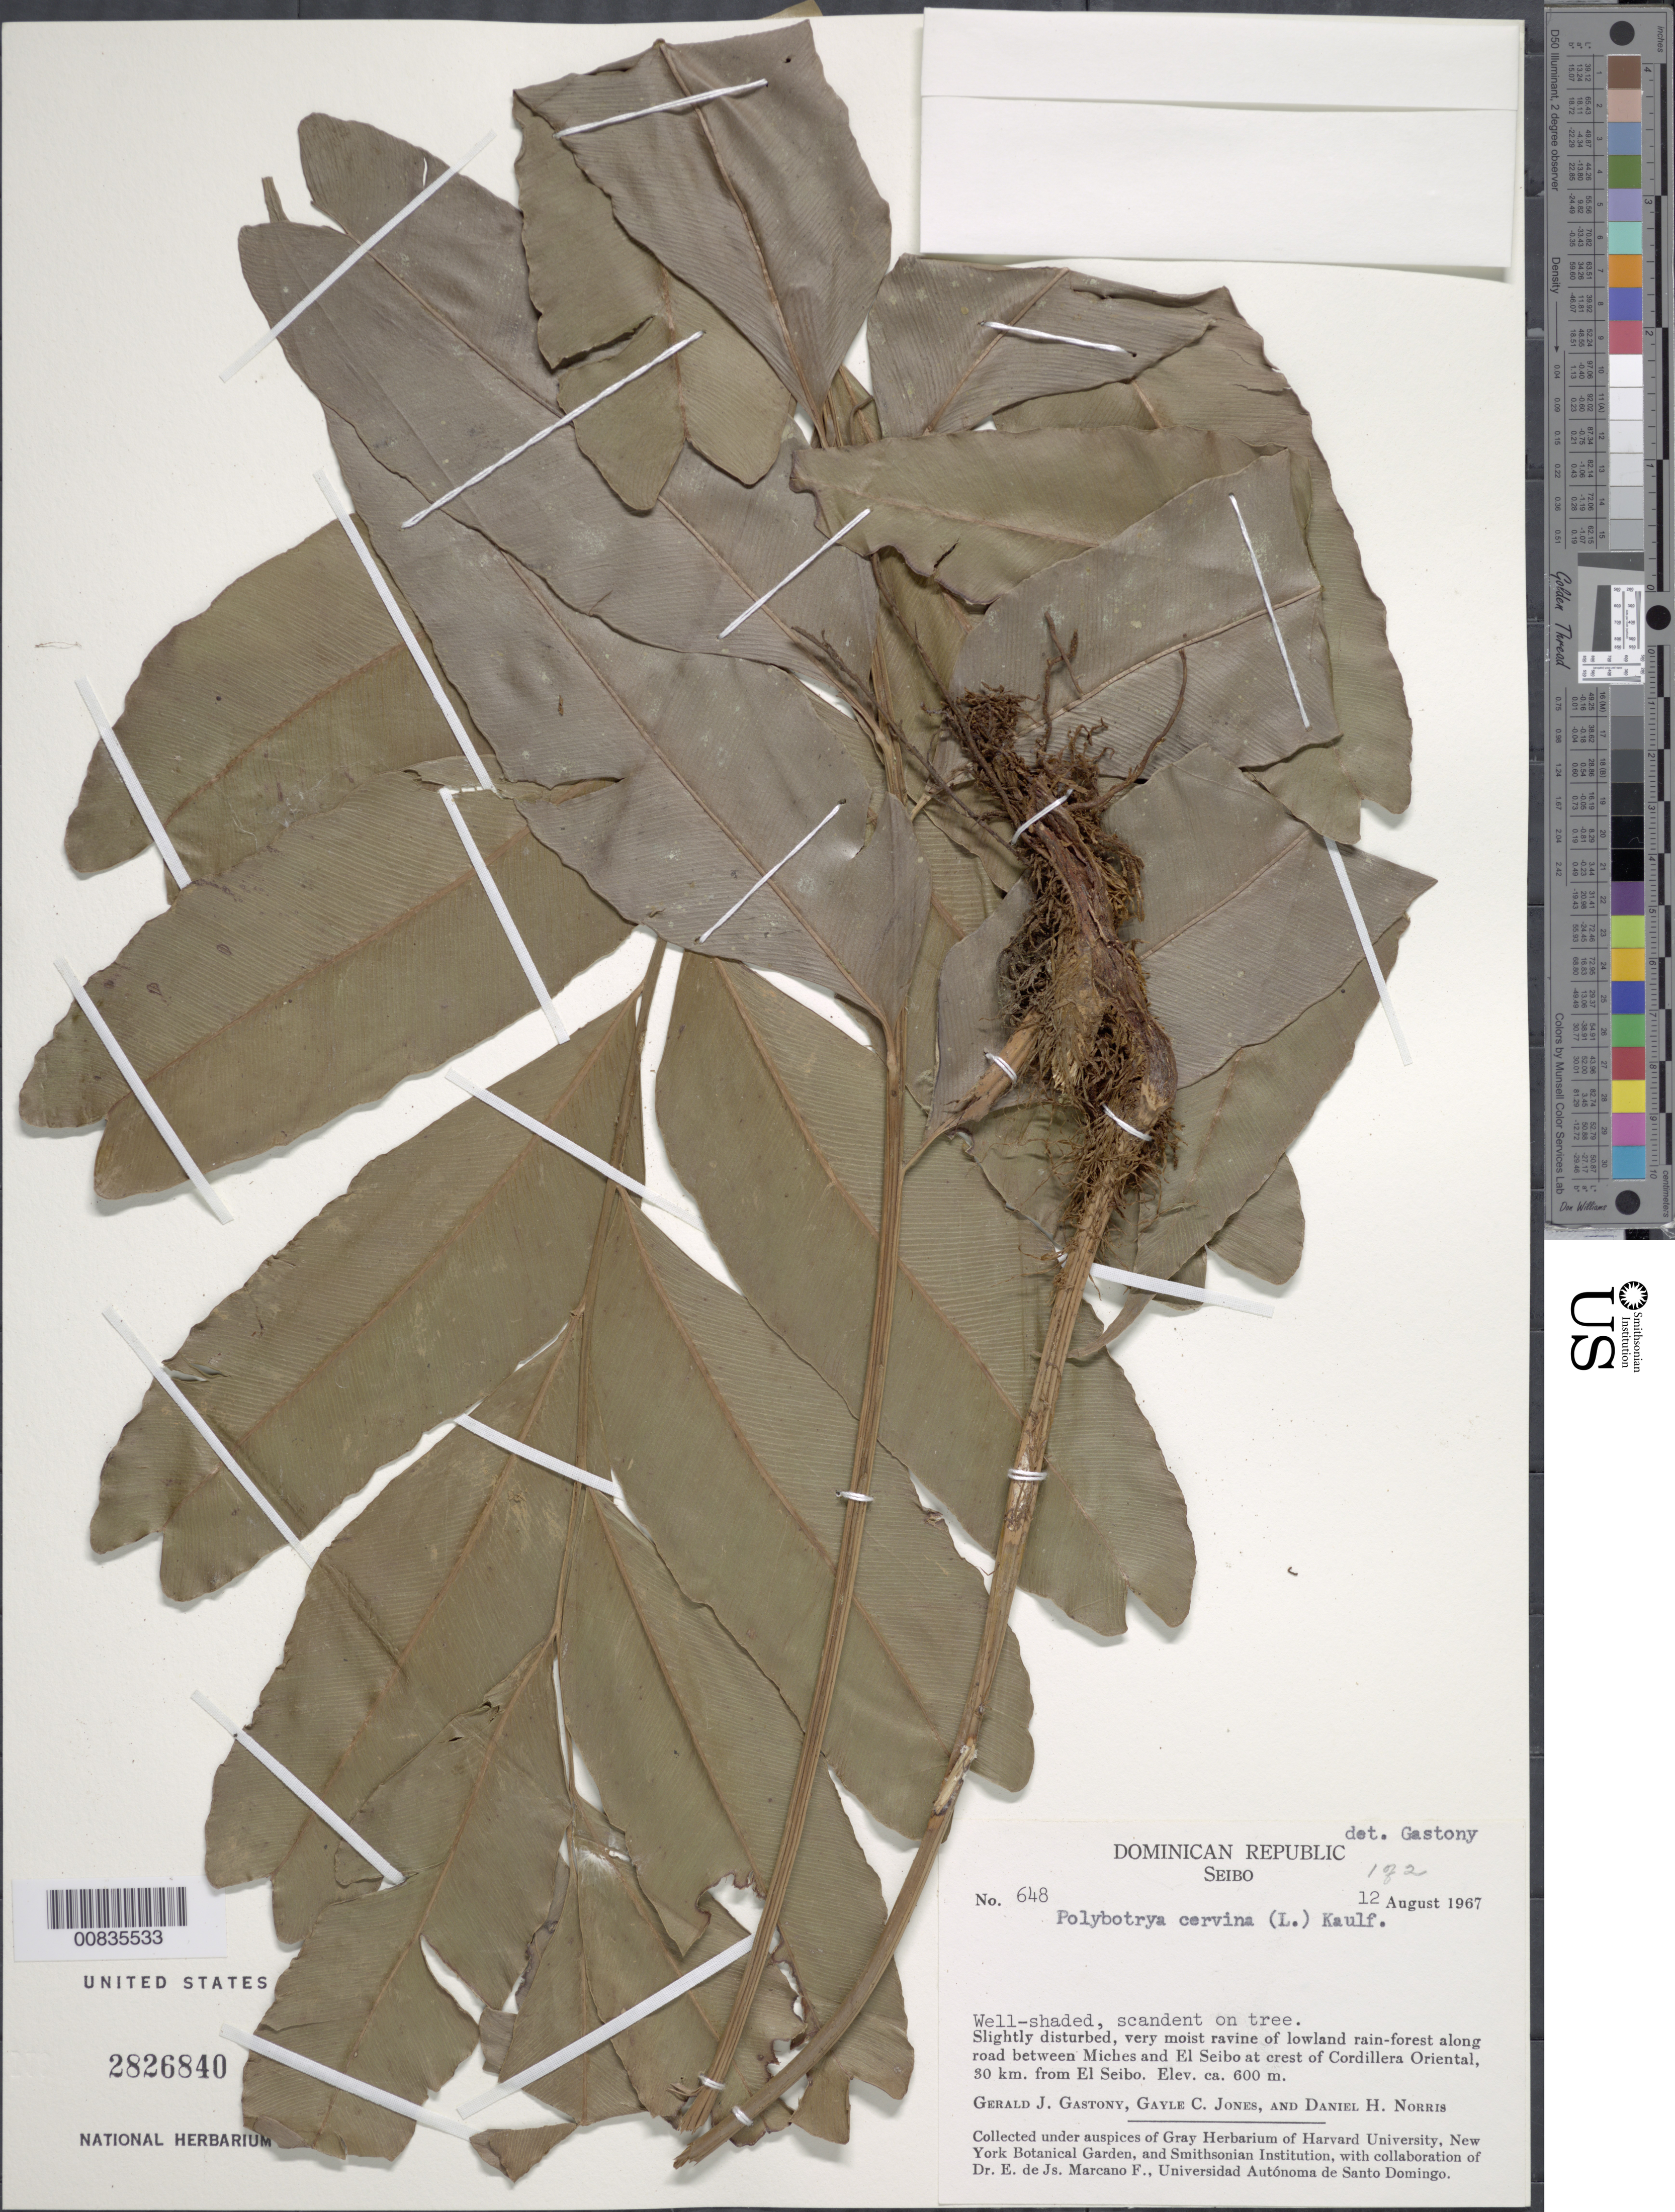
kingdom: Plantae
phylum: Tracheophyta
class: Polypodiopsida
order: Polypodiales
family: Dryopteridaceae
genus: Olfersia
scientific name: Olfersia cervina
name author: (L.) Kunze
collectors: G. Gastony, G. C. Jones & D. H. Norris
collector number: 648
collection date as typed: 12 Aug 1967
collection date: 1967-08-12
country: Dominican Republic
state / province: El Seibo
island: Hispaniola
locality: Miches to El Seibo, at crest of Cordillera Oriental, 30 km from El Seibo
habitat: Well-shaded, scandent on tree; slightly disturbed, very moist ravine of lowland rainforest along road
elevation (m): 600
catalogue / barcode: US 2826840